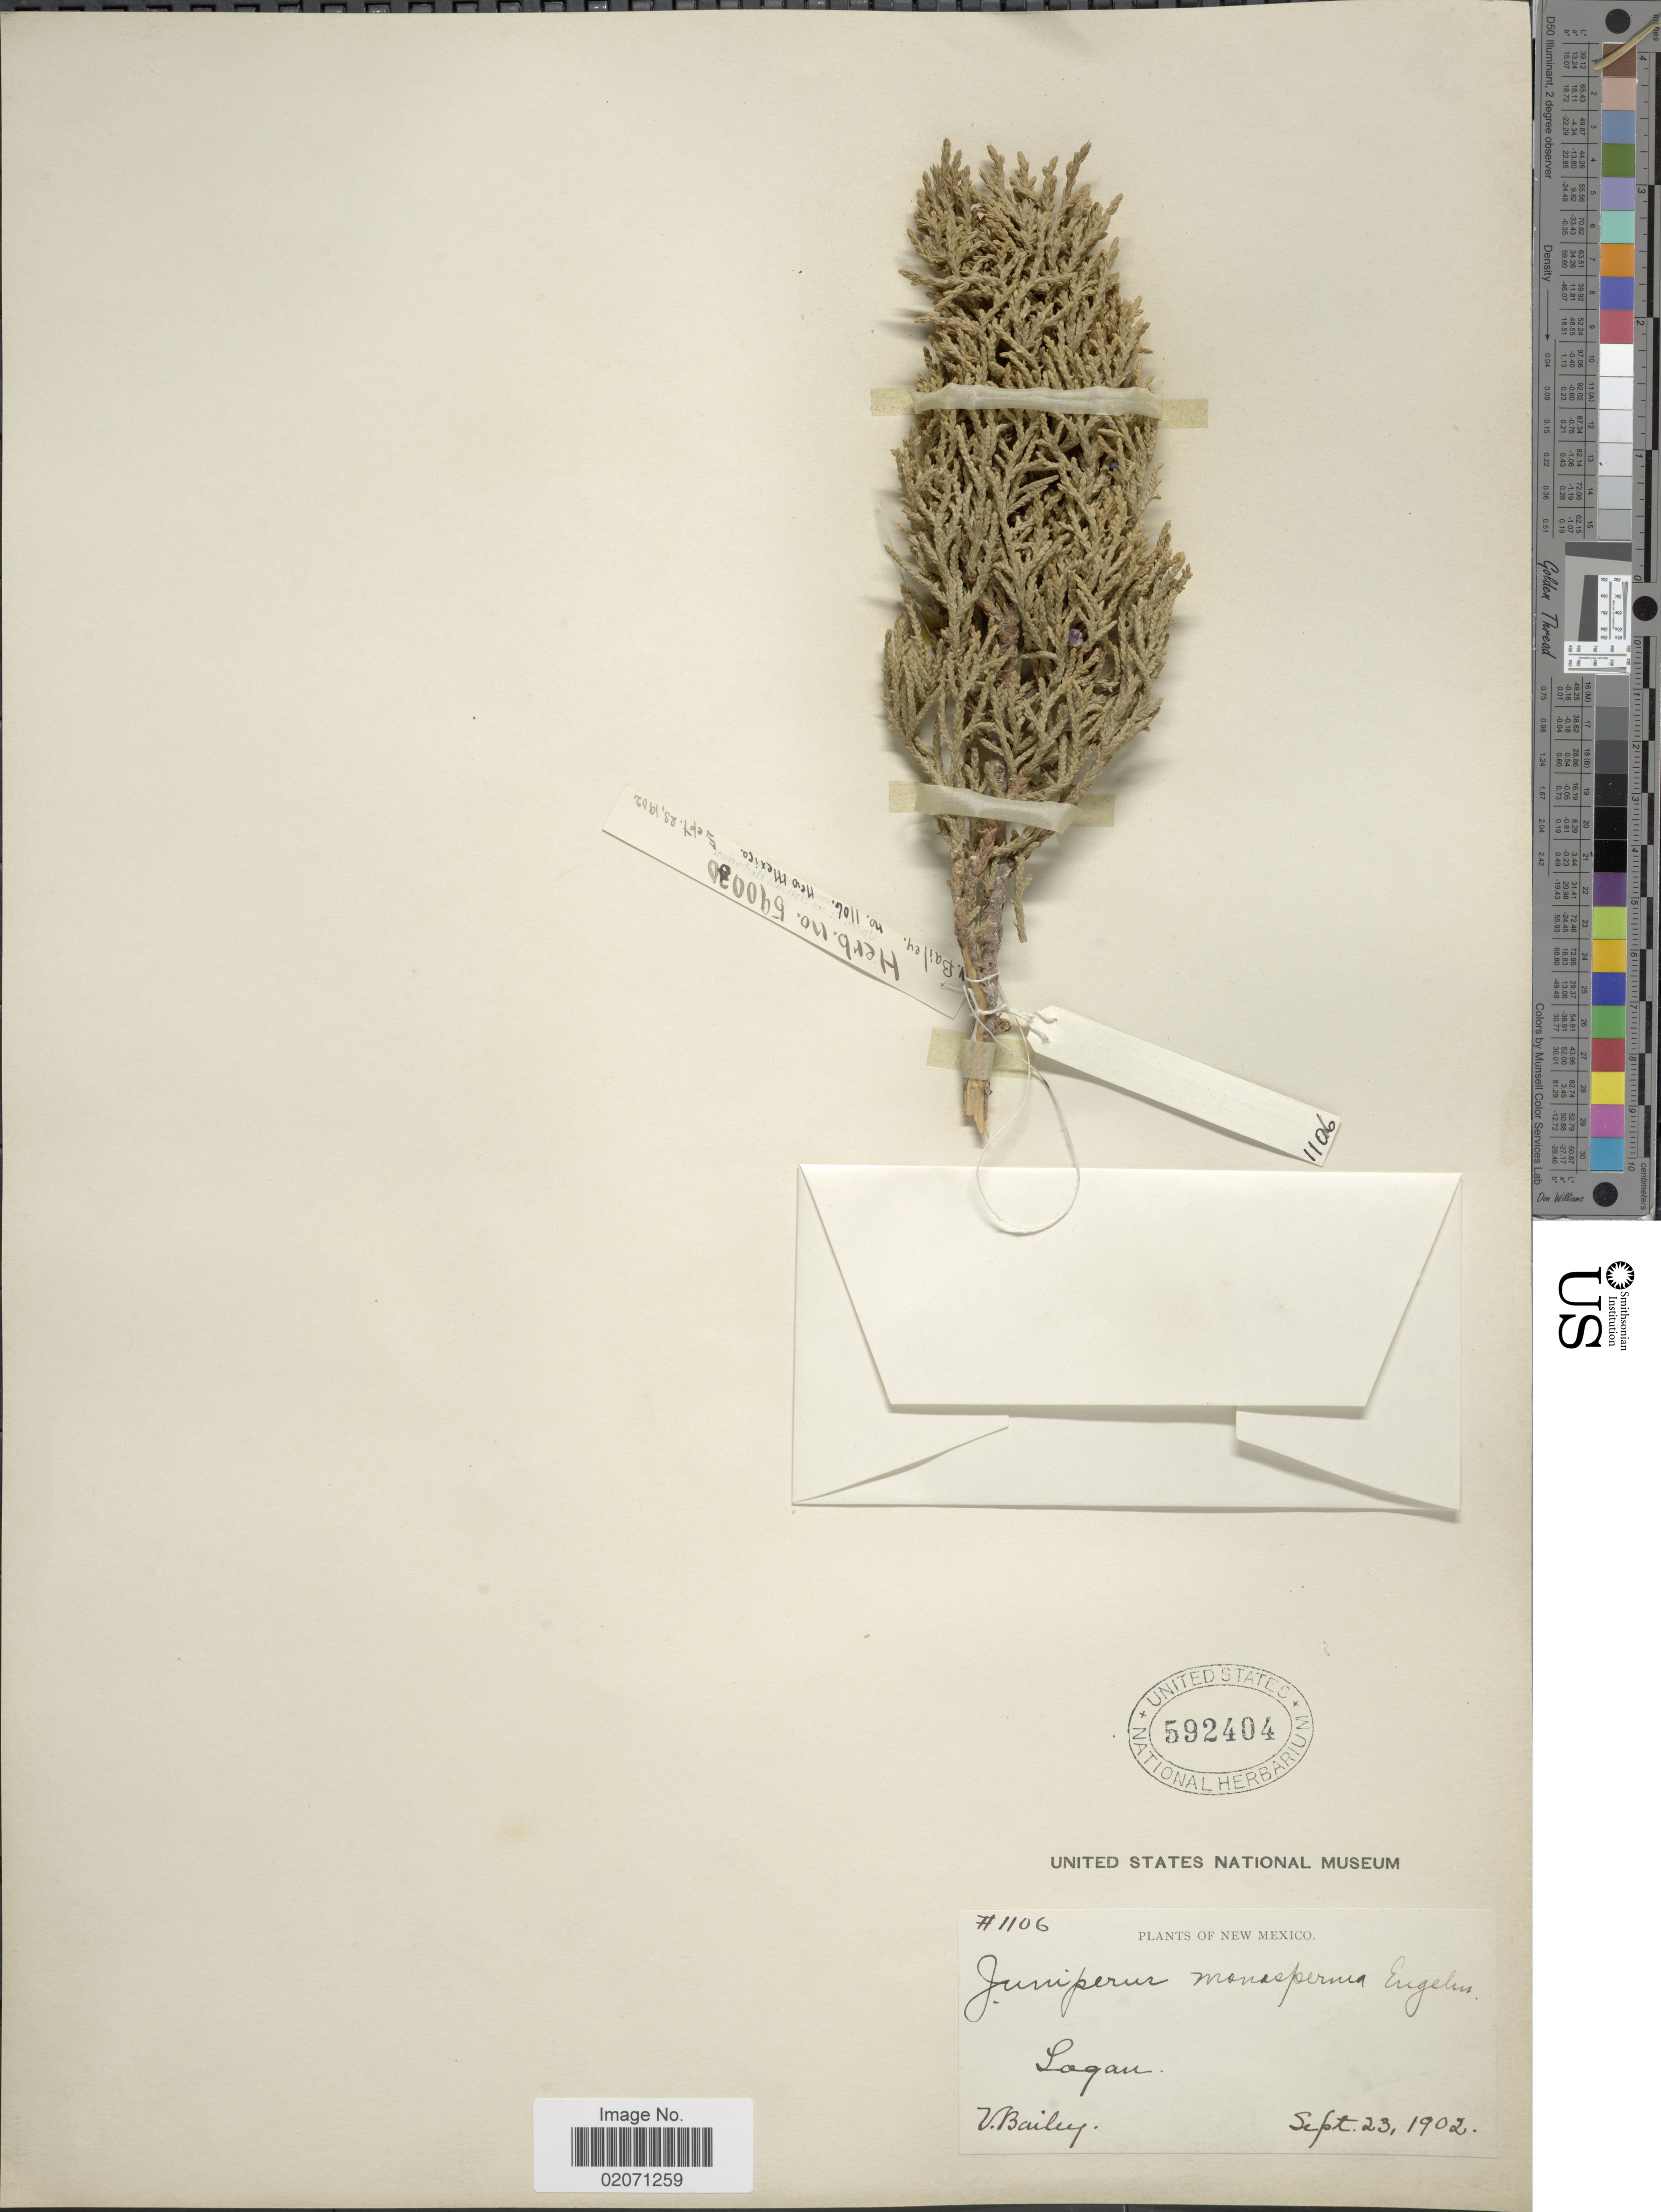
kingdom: Plantae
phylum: Tracheophyta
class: Pinopsida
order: Pinales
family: Cupressaceae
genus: Juniperus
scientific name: Juniperus monosperma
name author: (Engelm.) Sarg.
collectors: V. L. Bailey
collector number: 1106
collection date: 1902-09-23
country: United States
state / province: New Mexico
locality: Logan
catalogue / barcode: US 592404